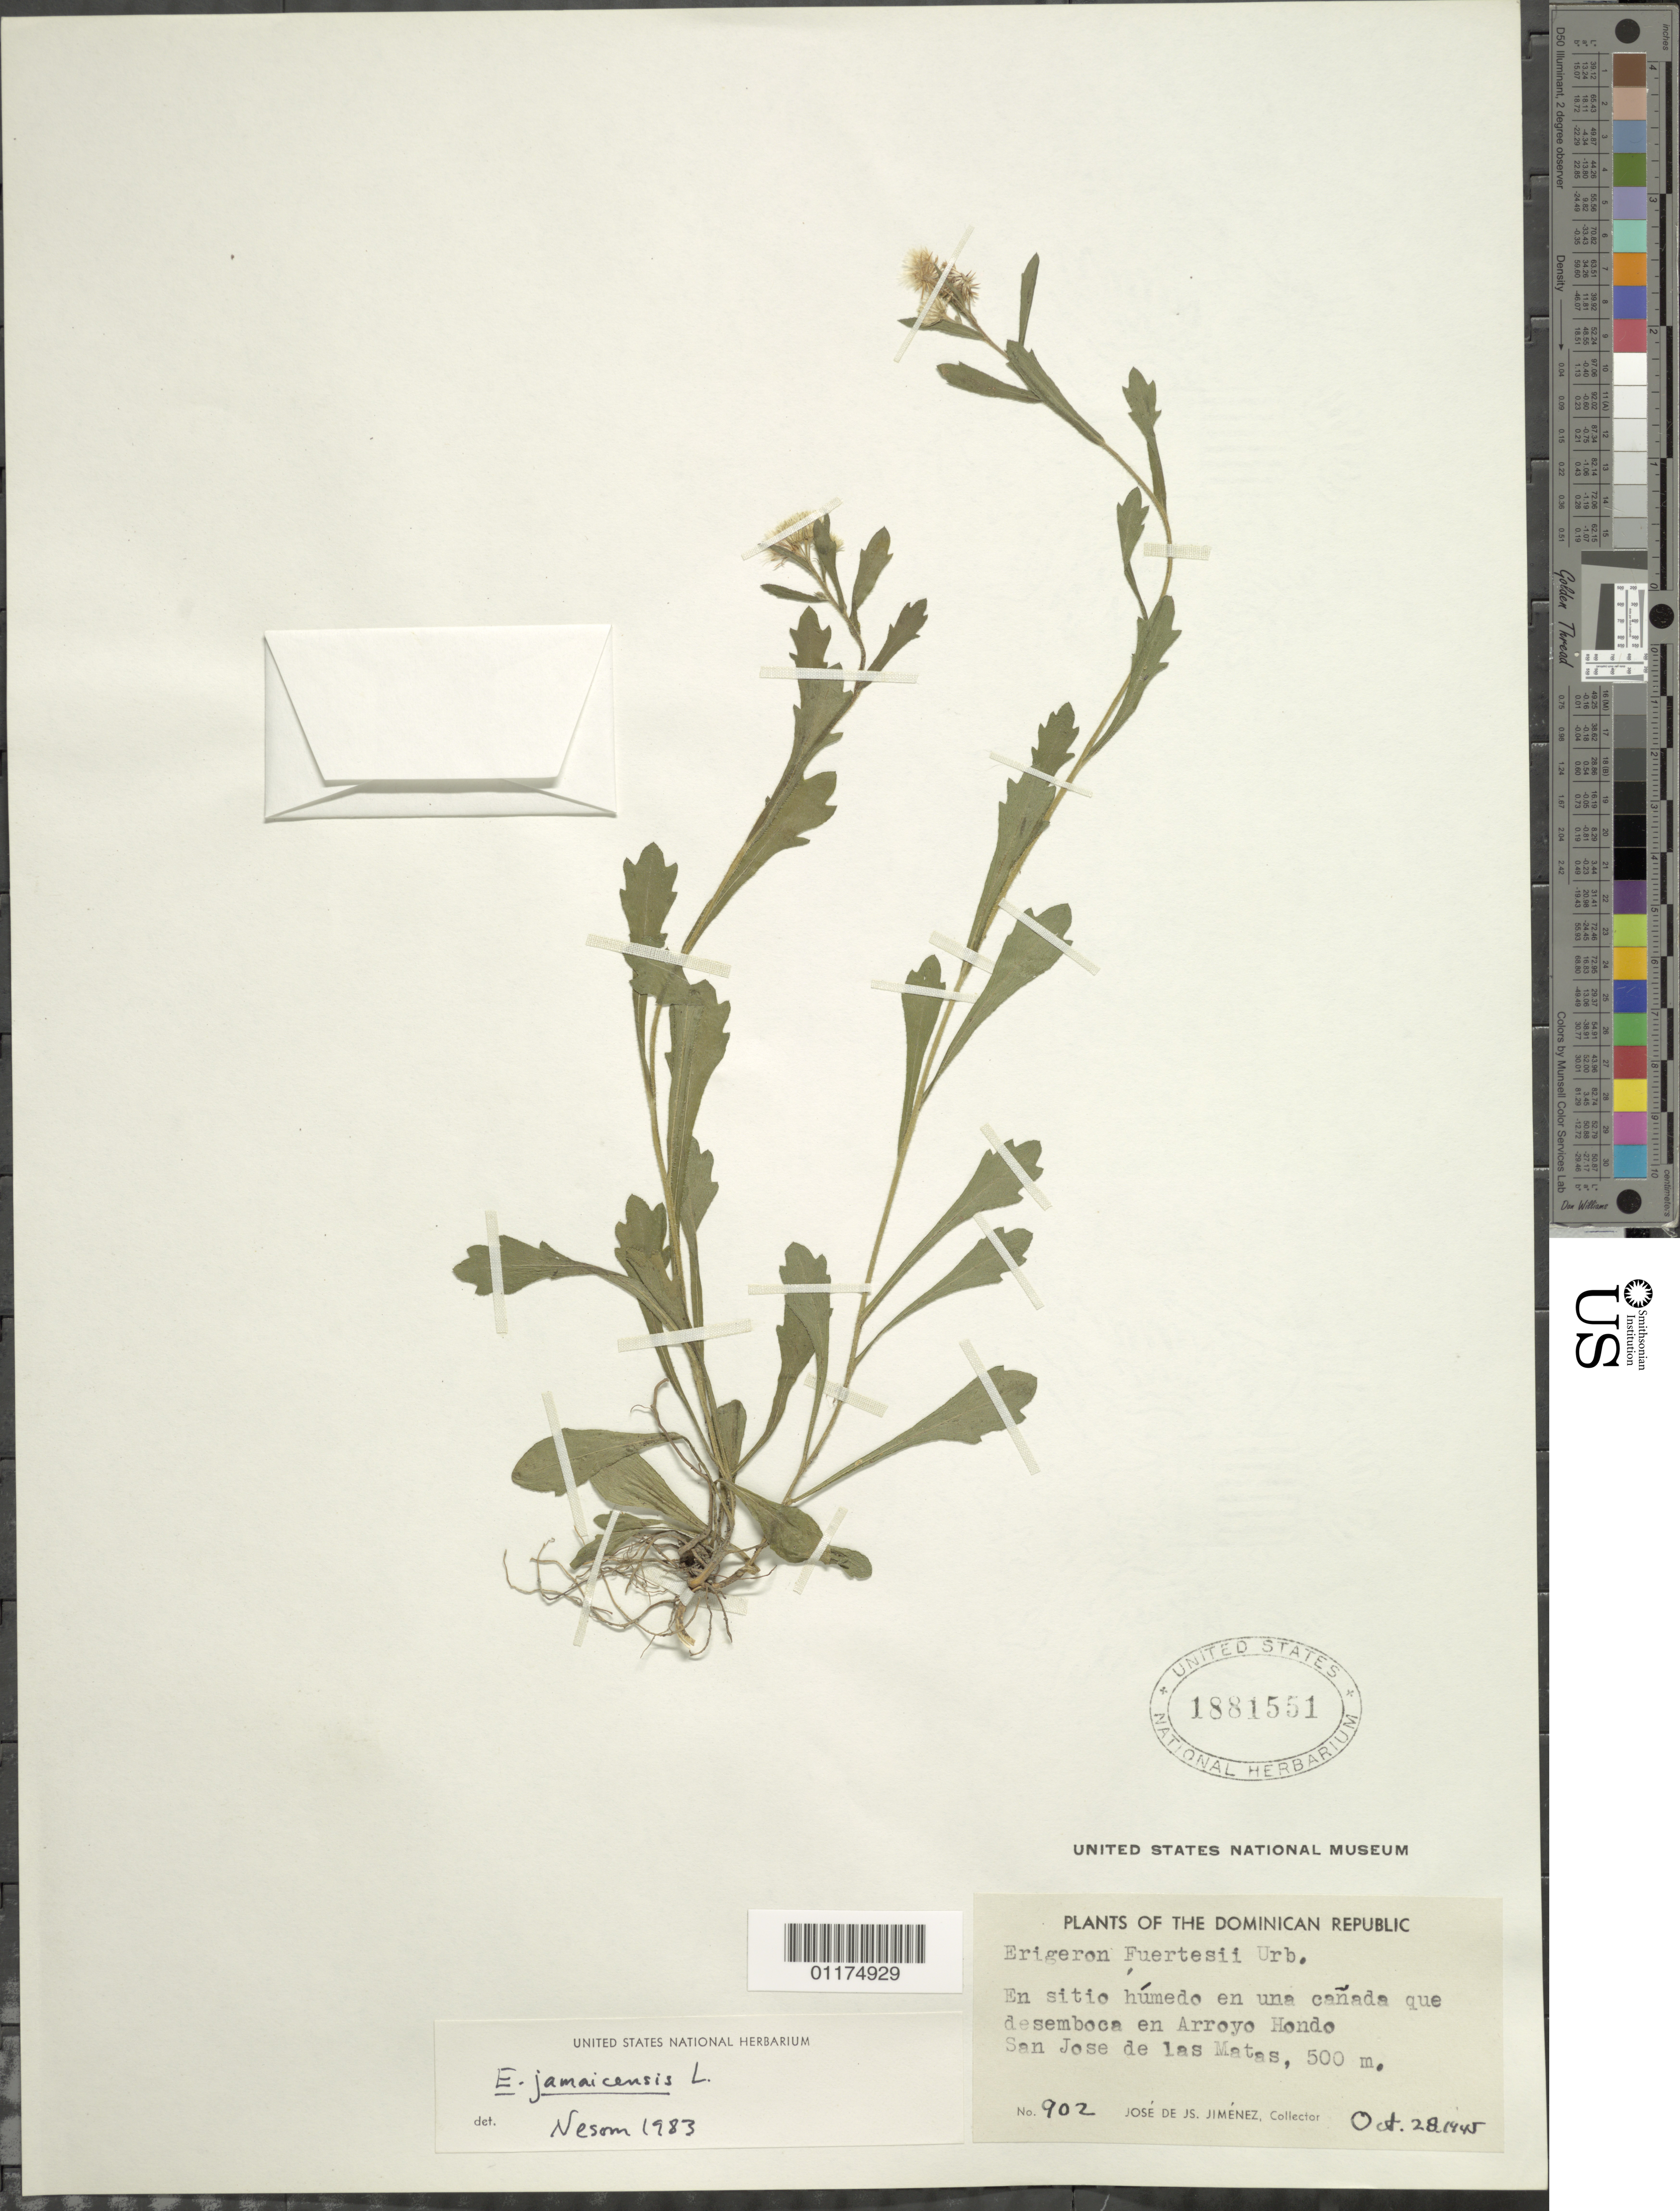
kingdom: Plantae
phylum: Tracheophyta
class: Magnoliopsida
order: Asterales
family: Asteraceae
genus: Erigeron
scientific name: Erigeron jamaicensis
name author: L.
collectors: J. J. Jiménez Almonte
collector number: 902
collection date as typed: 28 Oct 1945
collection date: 1945-10-28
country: Dominican Republic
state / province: Santiago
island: Hispaniola I.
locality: En sitio humedo en une canada que desemboca en Arroyo Hondo San Jose de las Matas,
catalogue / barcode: US 1881551